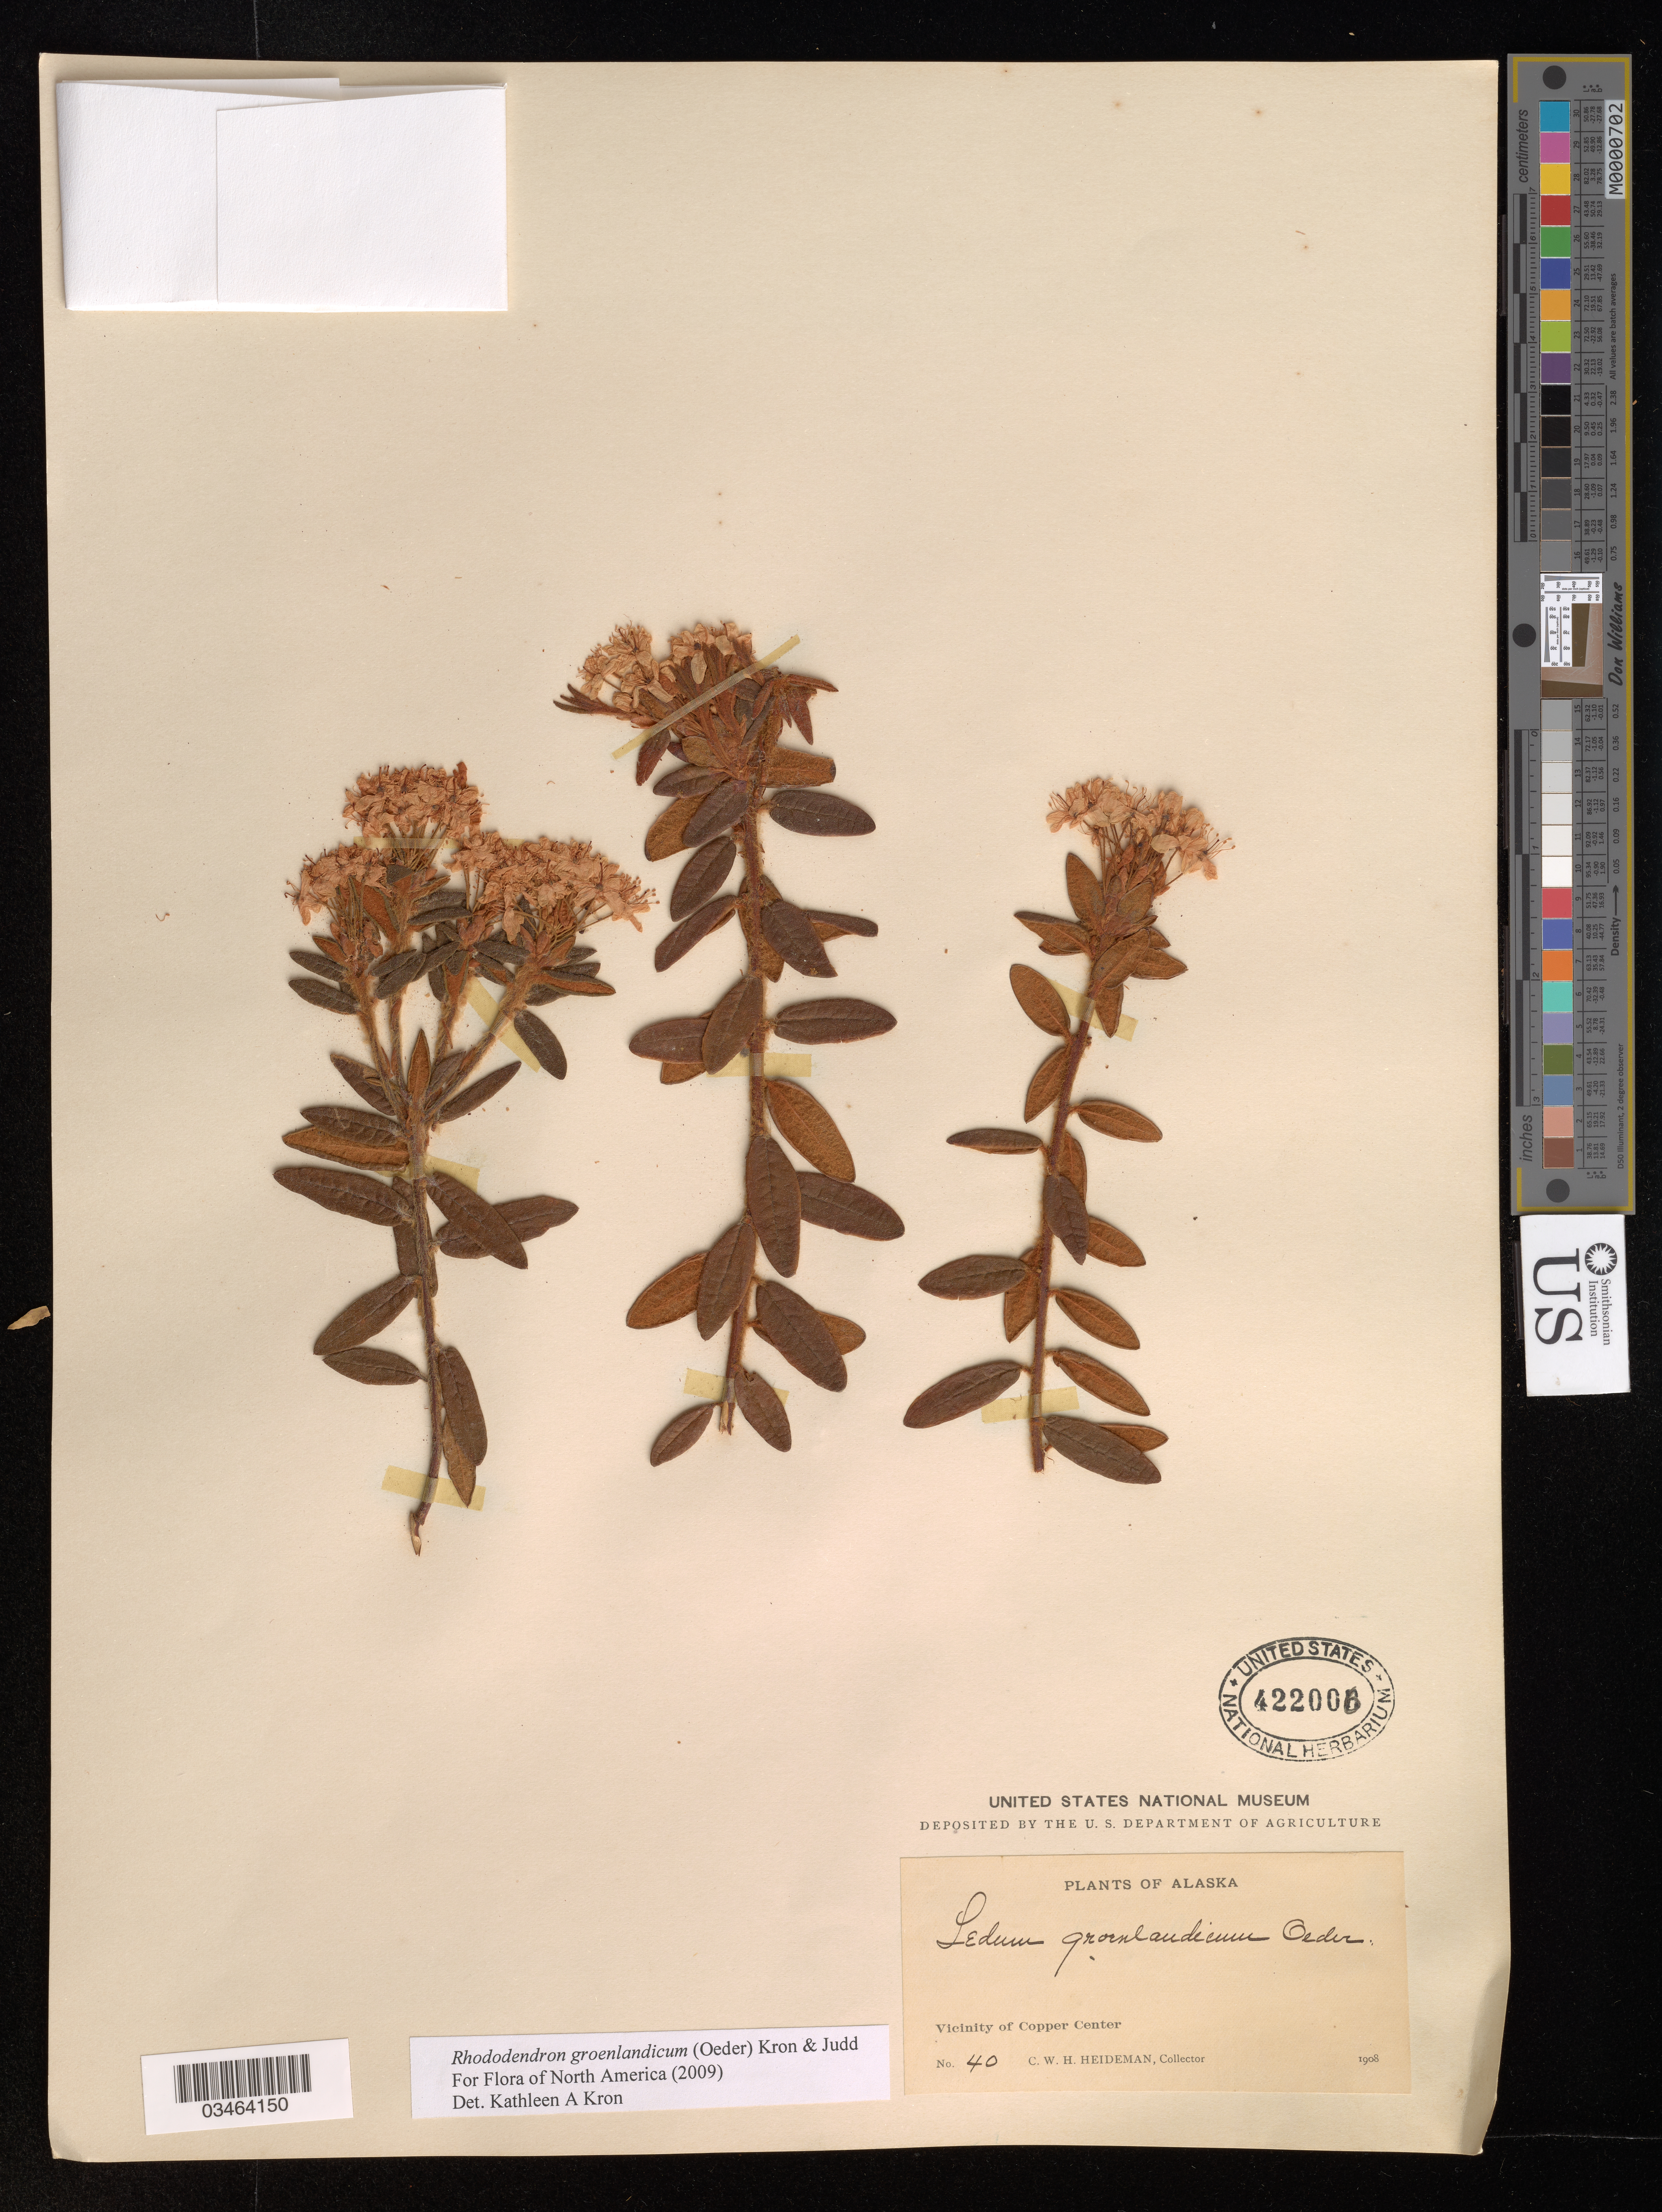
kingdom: Plantae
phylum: Tracheophyta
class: Magnoliopsida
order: Ericales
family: Ericaceae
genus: Rhododendron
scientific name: Rhododendron groenlandicum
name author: (Oeder) Kron & Judd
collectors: C. Heideman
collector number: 40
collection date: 1908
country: United States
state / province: Alaska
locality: Vicinity of Copper Center.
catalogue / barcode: US 422006